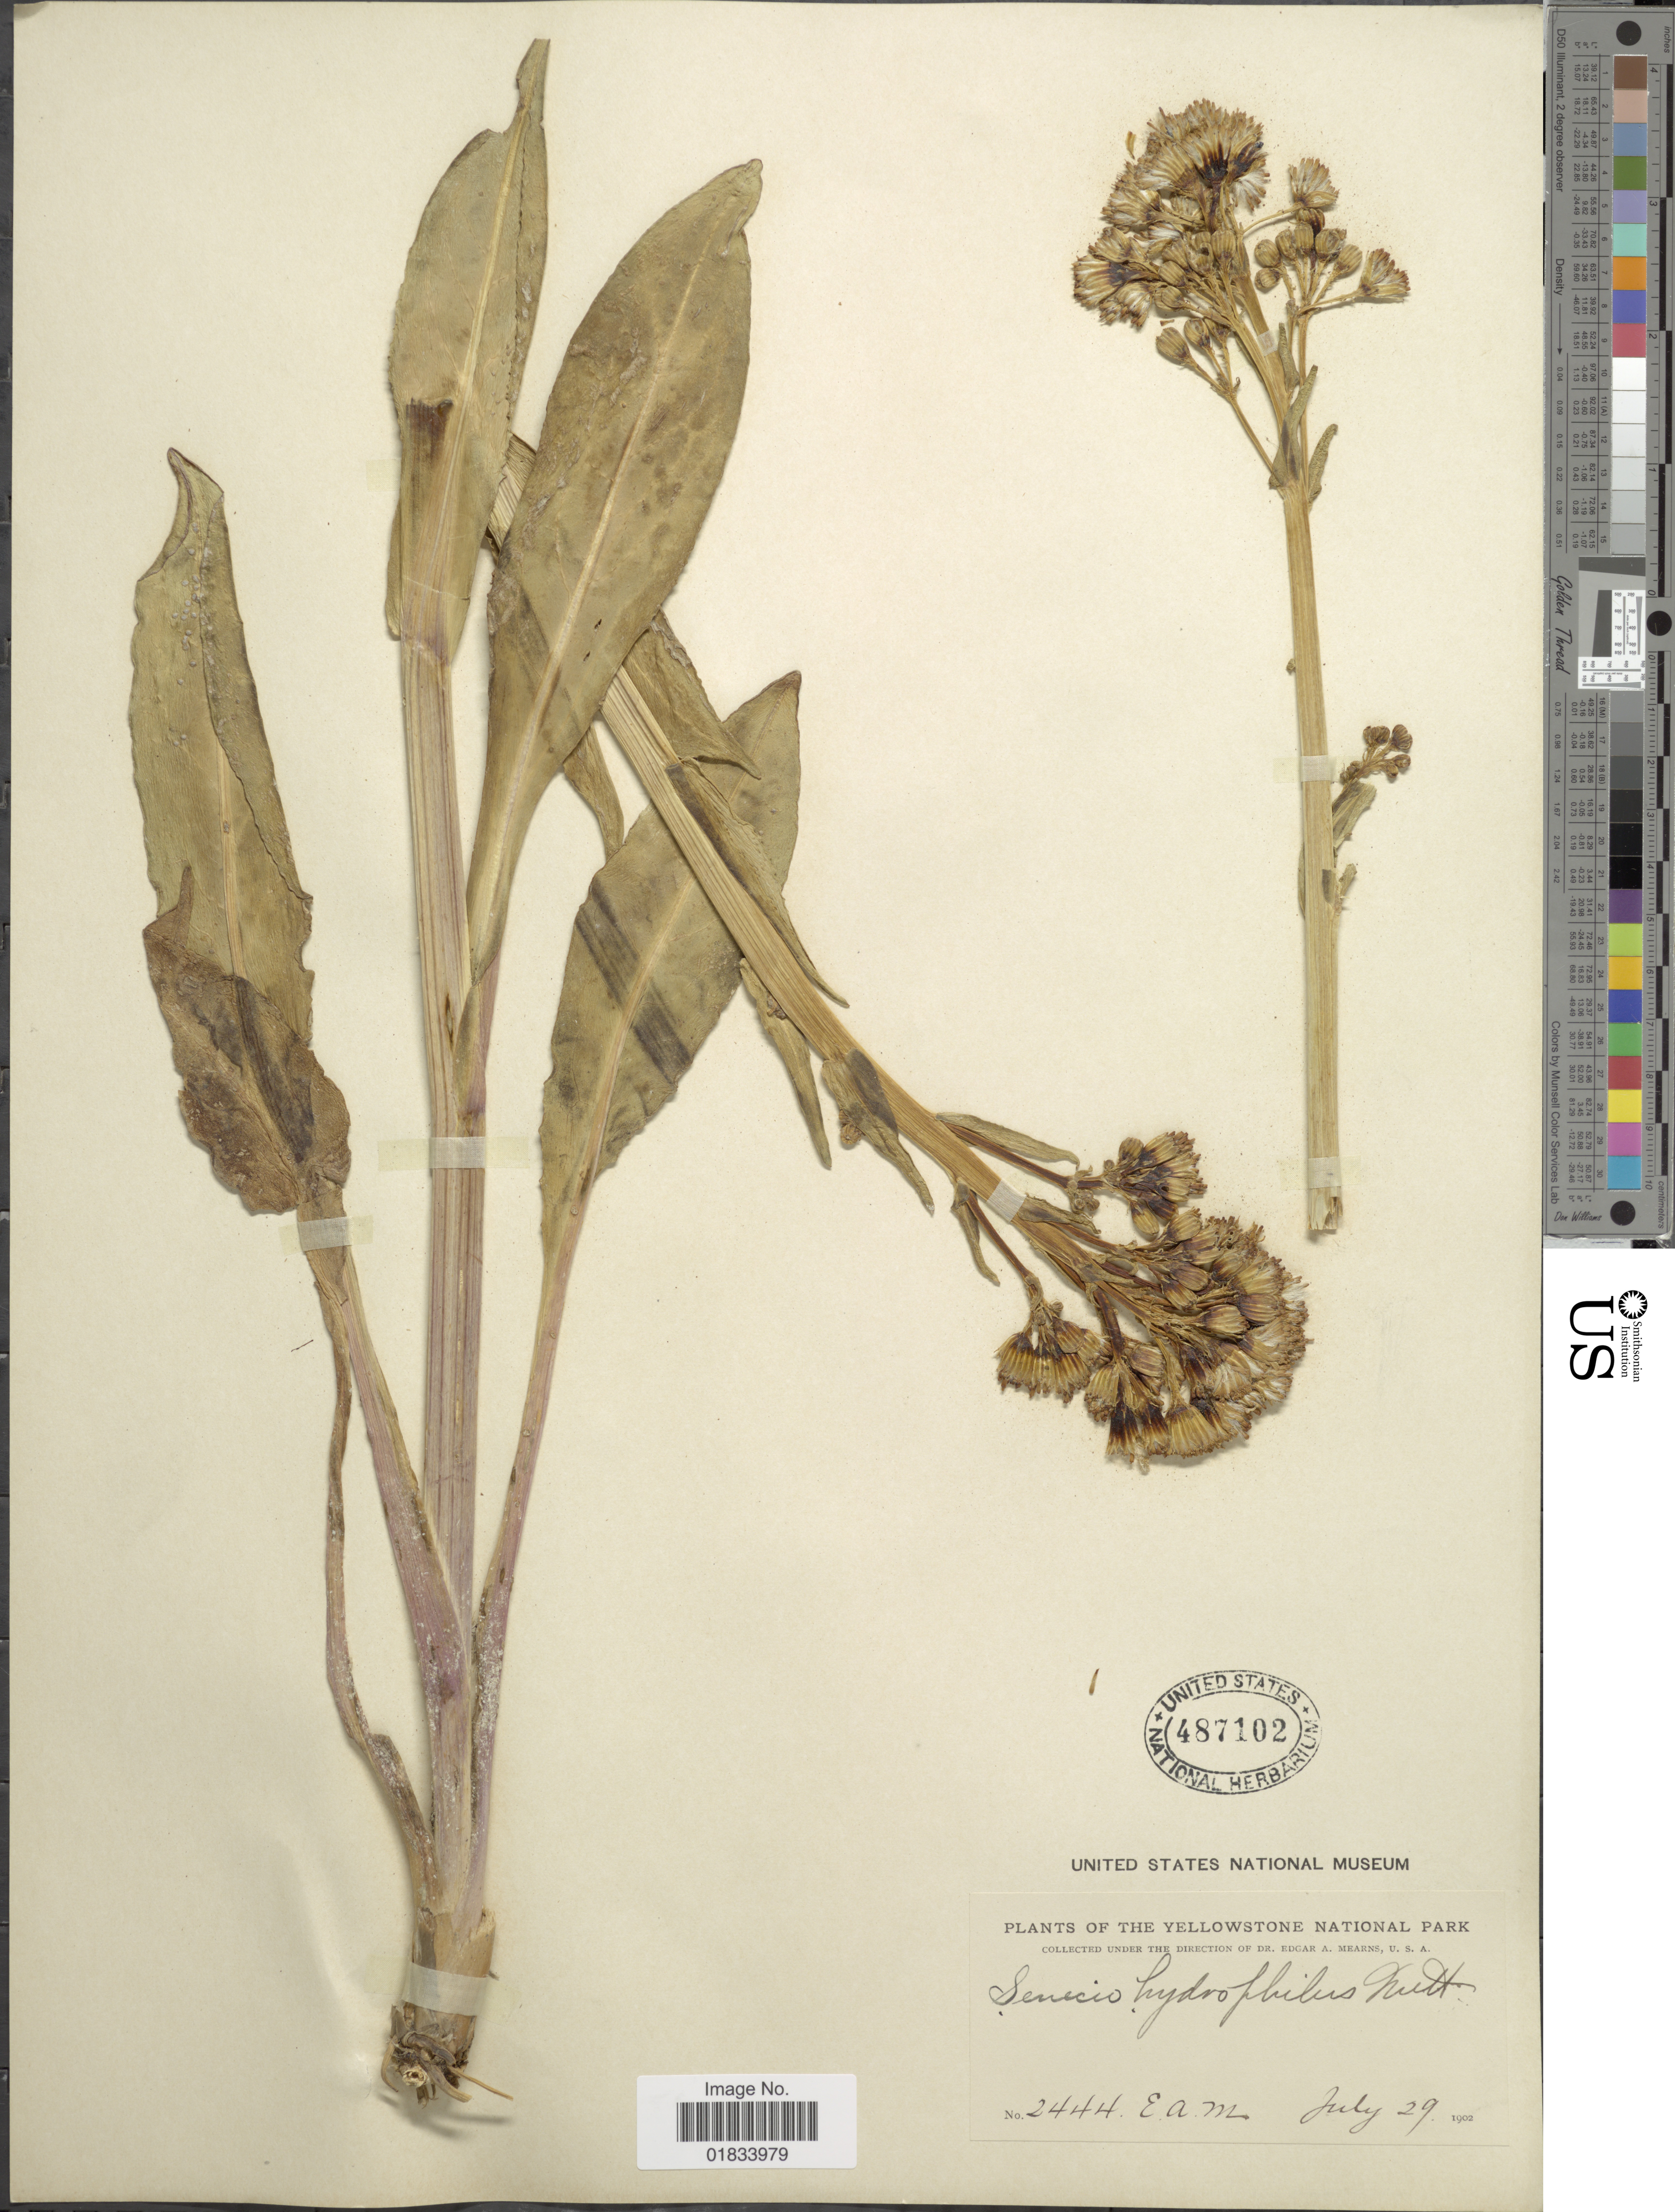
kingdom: Plantae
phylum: Tracheophyta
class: Magnoliopsida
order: Asterales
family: Asteraceae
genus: Senecio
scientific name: Senecio hydrophilus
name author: Nutt.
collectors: E. A. Mearns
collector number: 2444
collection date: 1902-07-29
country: United States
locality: Yellowstone National Park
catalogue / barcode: US 487102